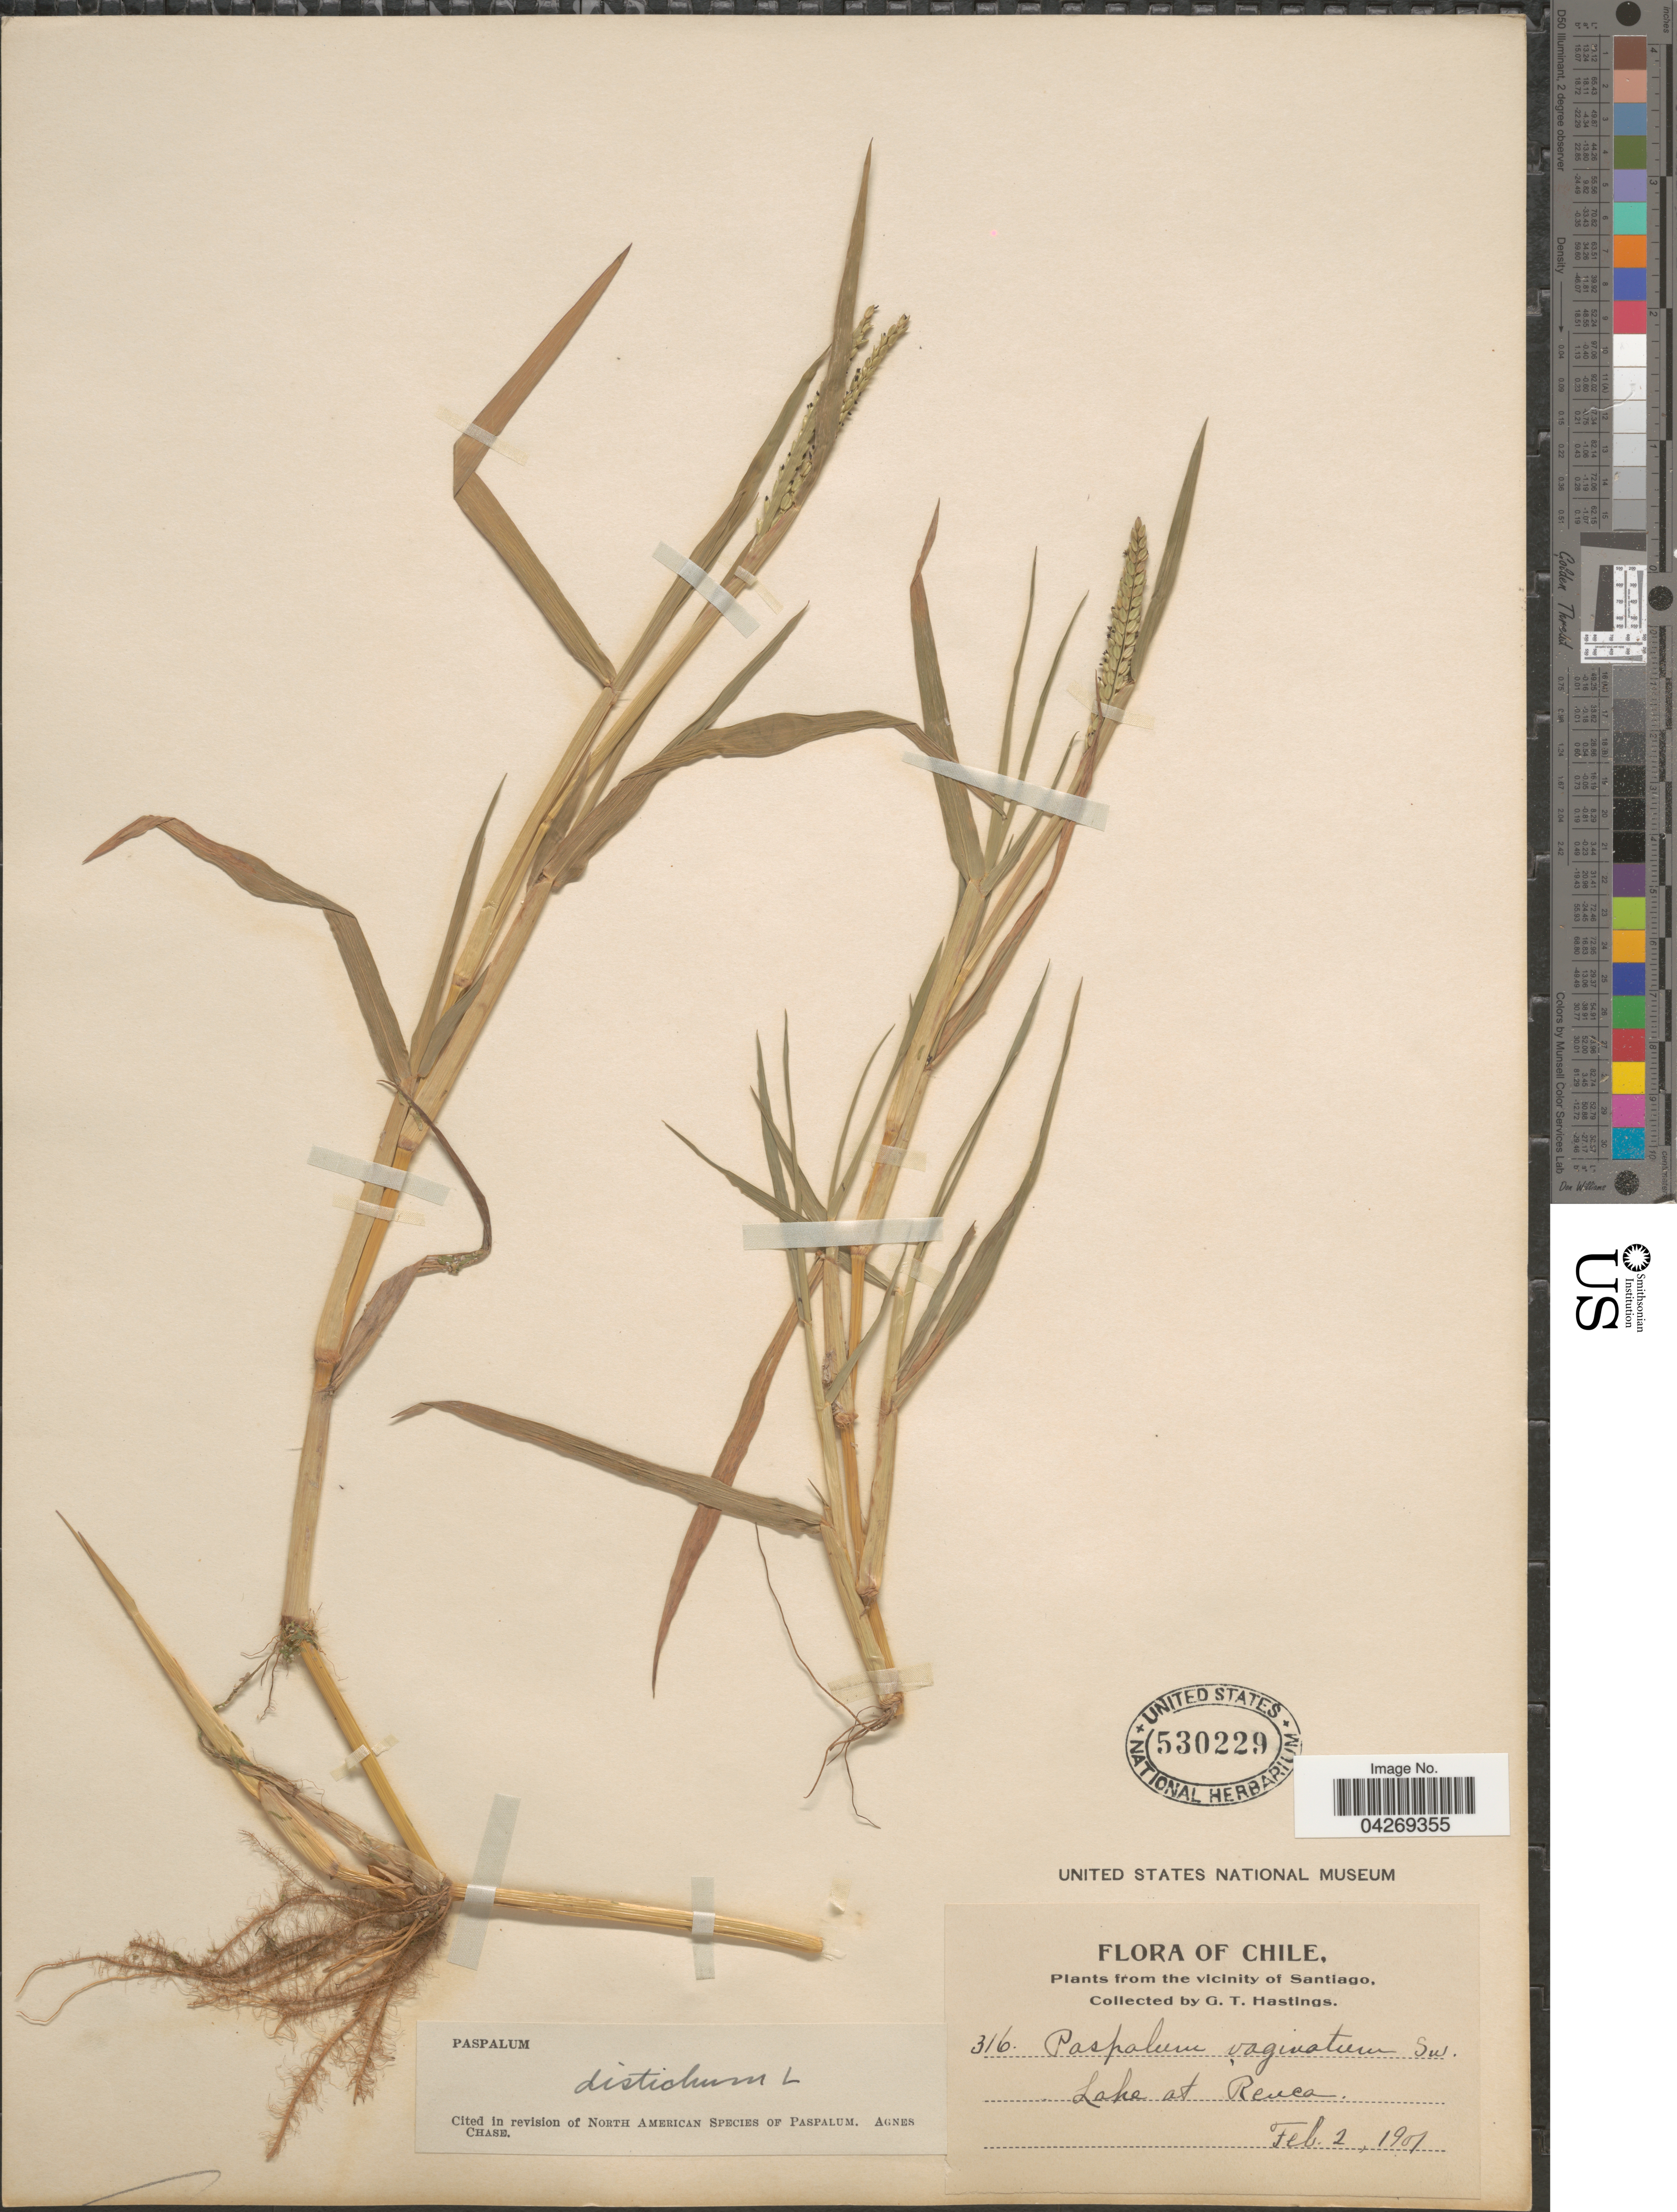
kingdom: Plantae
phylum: Tracheophyta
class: Liliopsida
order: Poales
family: Poaceae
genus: Paspalum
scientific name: Paspalum distichum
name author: L.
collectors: G. Hastings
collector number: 316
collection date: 1901-02-02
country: Chile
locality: From the vicinity of Santiago. Lake at Renca.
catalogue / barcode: US 530229